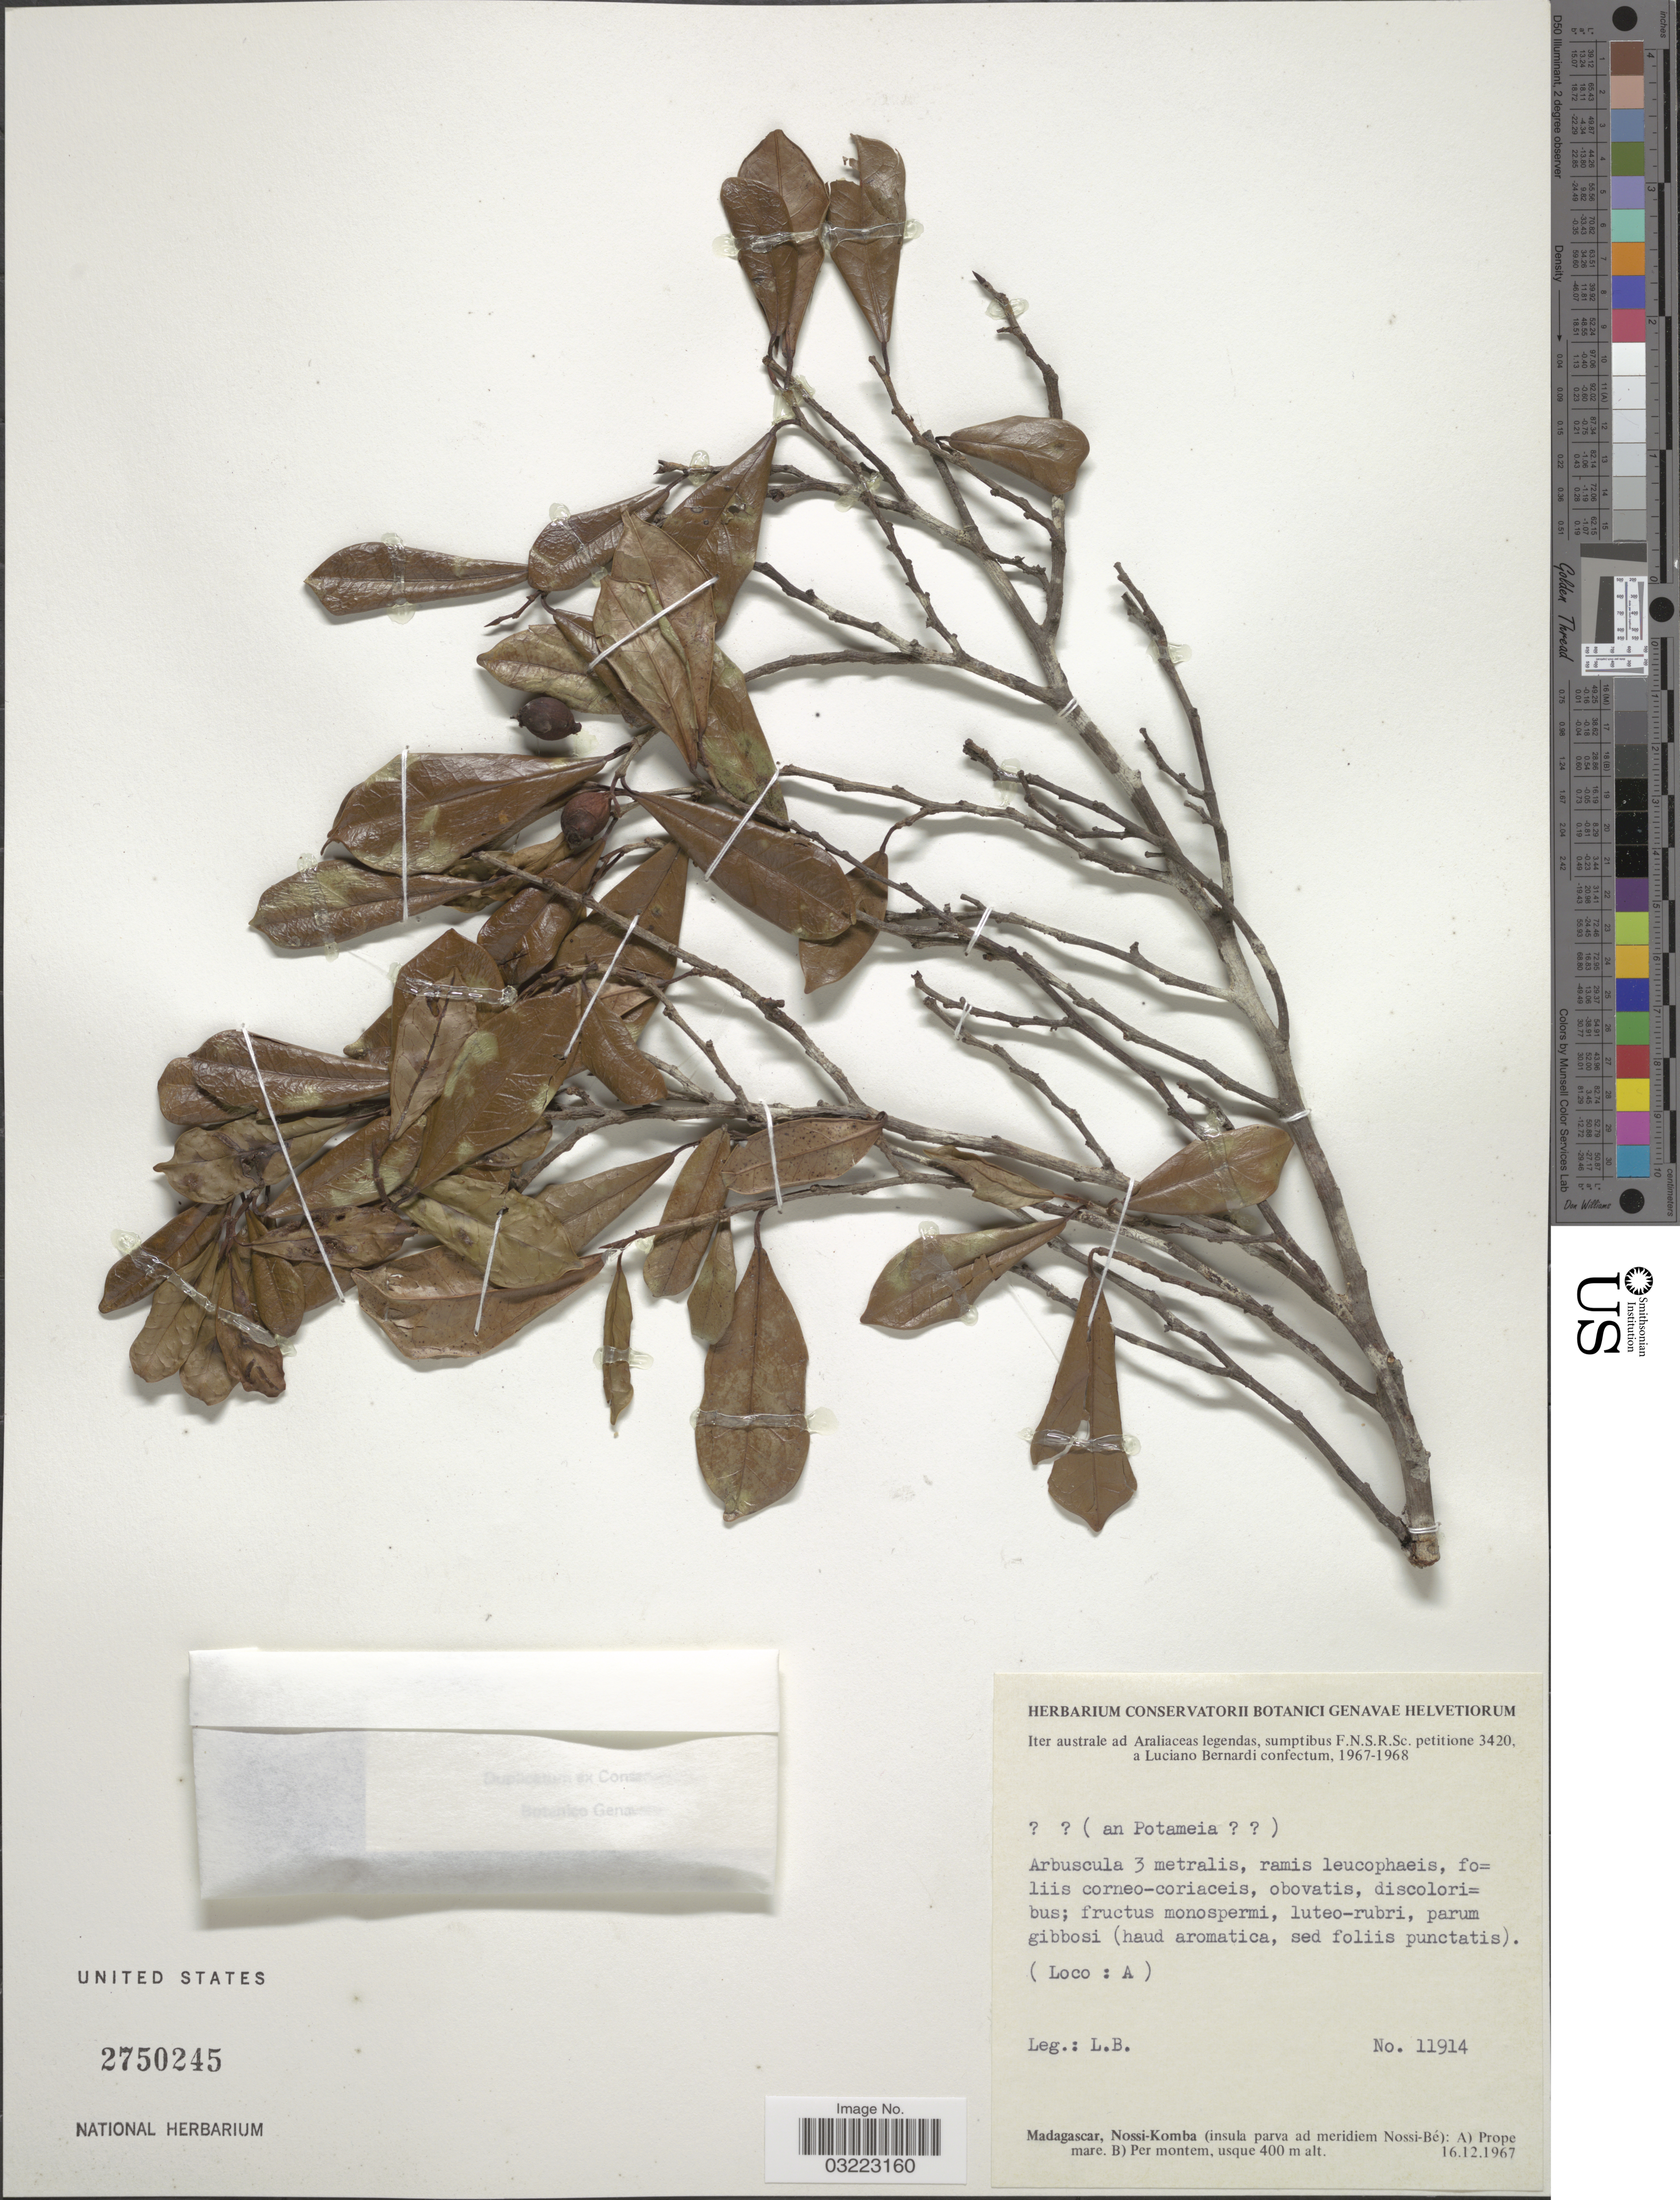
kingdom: Plantae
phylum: Tracheophyta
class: Magnoliopsida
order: Rosales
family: Moraceae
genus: Trilepisium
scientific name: Trilepisium madagascariense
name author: DC.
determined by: Bosser, J. M.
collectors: L. Bernardi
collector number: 11914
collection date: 1967-12-16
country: Madagascar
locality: Nossi-Komba (insula parva ad meridiem Nossi-Bé): Prope mare.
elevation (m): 400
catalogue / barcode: US 2750245